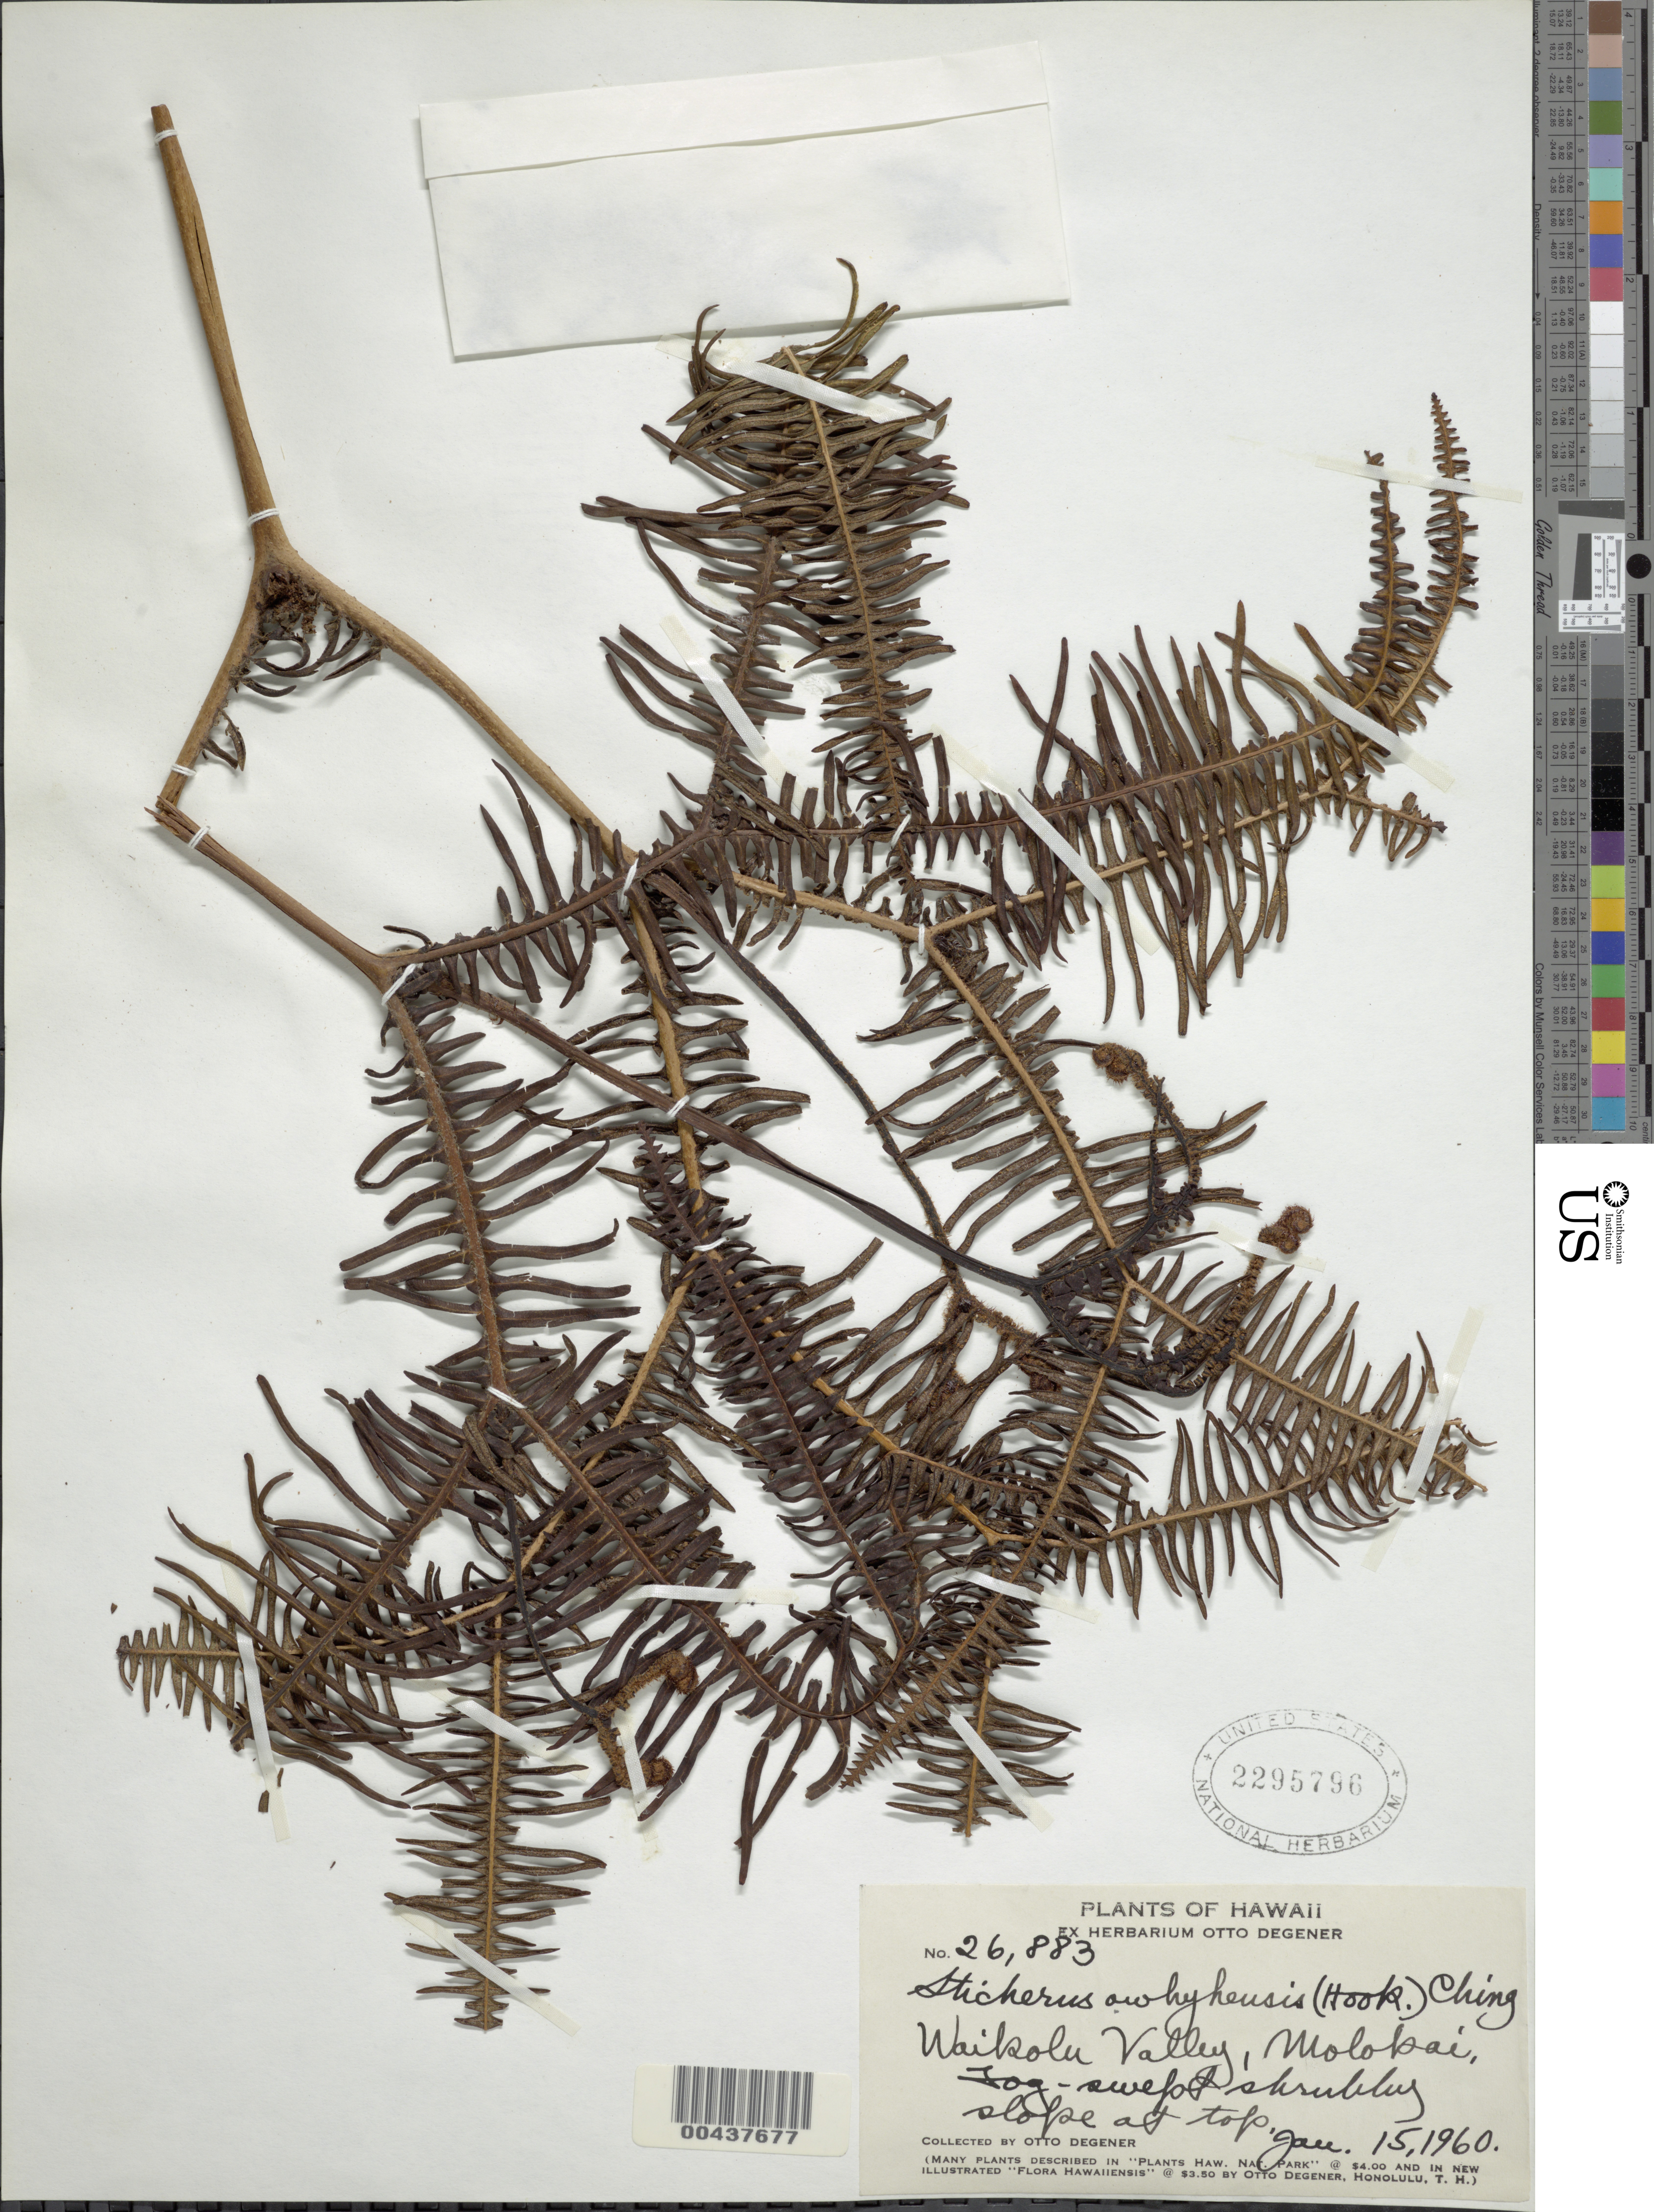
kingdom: Plantae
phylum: Tracheophyta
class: Polypodiopsida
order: Gleicheniales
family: Gleicheniaceae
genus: Sticherus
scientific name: Sticherus owhyhensis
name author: (Hook.) Ching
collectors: O. Degener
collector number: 26883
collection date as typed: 15 Jan 1960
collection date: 1960-01-15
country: United States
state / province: Hawaii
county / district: Maui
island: Moloka'i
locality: Waikolu Valley, Molokai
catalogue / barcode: US 2295796